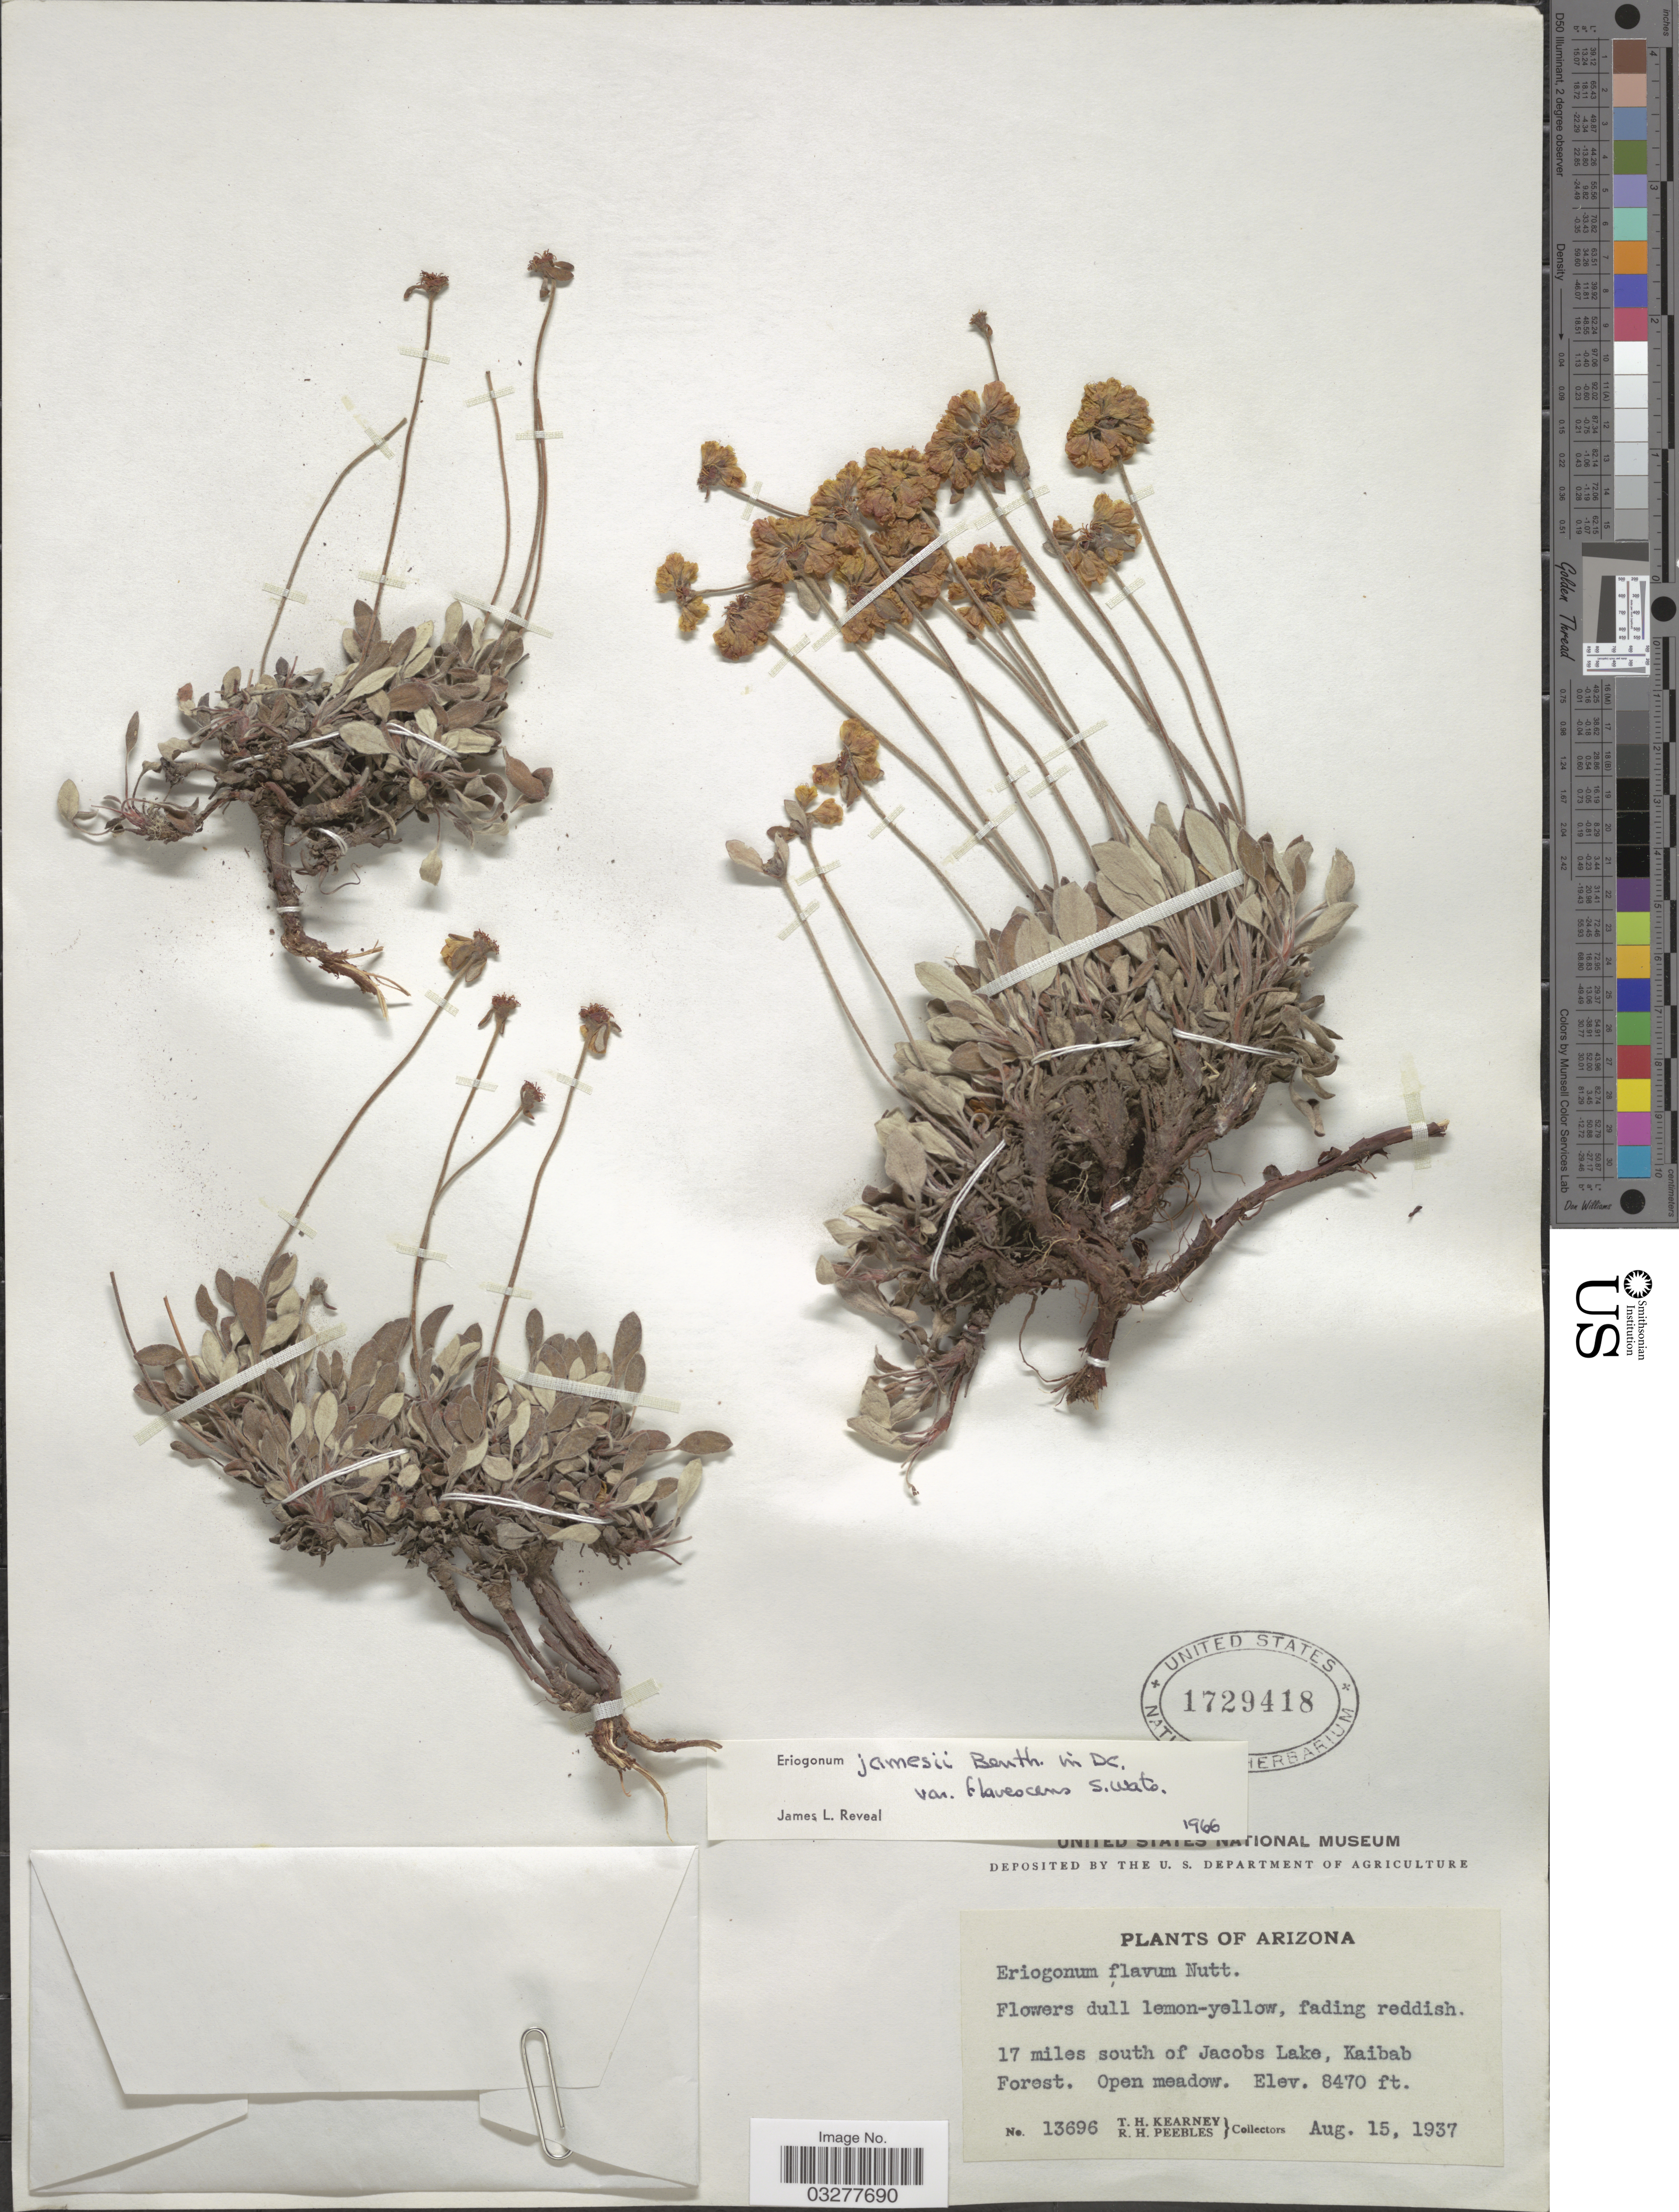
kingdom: Plantae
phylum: Tracheophyta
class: Magnoliopsida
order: Caryophyllales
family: Polygonaceae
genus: Eriogonum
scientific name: Eriogonum jamesii var. flavescens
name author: S. Watson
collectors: T. H. Kearney & R. H. Peebles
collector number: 13696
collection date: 1937-08-15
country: United States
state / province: Arizona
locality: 17 miles south of Jacobs Lake, Kaibab Forest.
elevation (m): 2582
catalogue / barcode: US 1729418